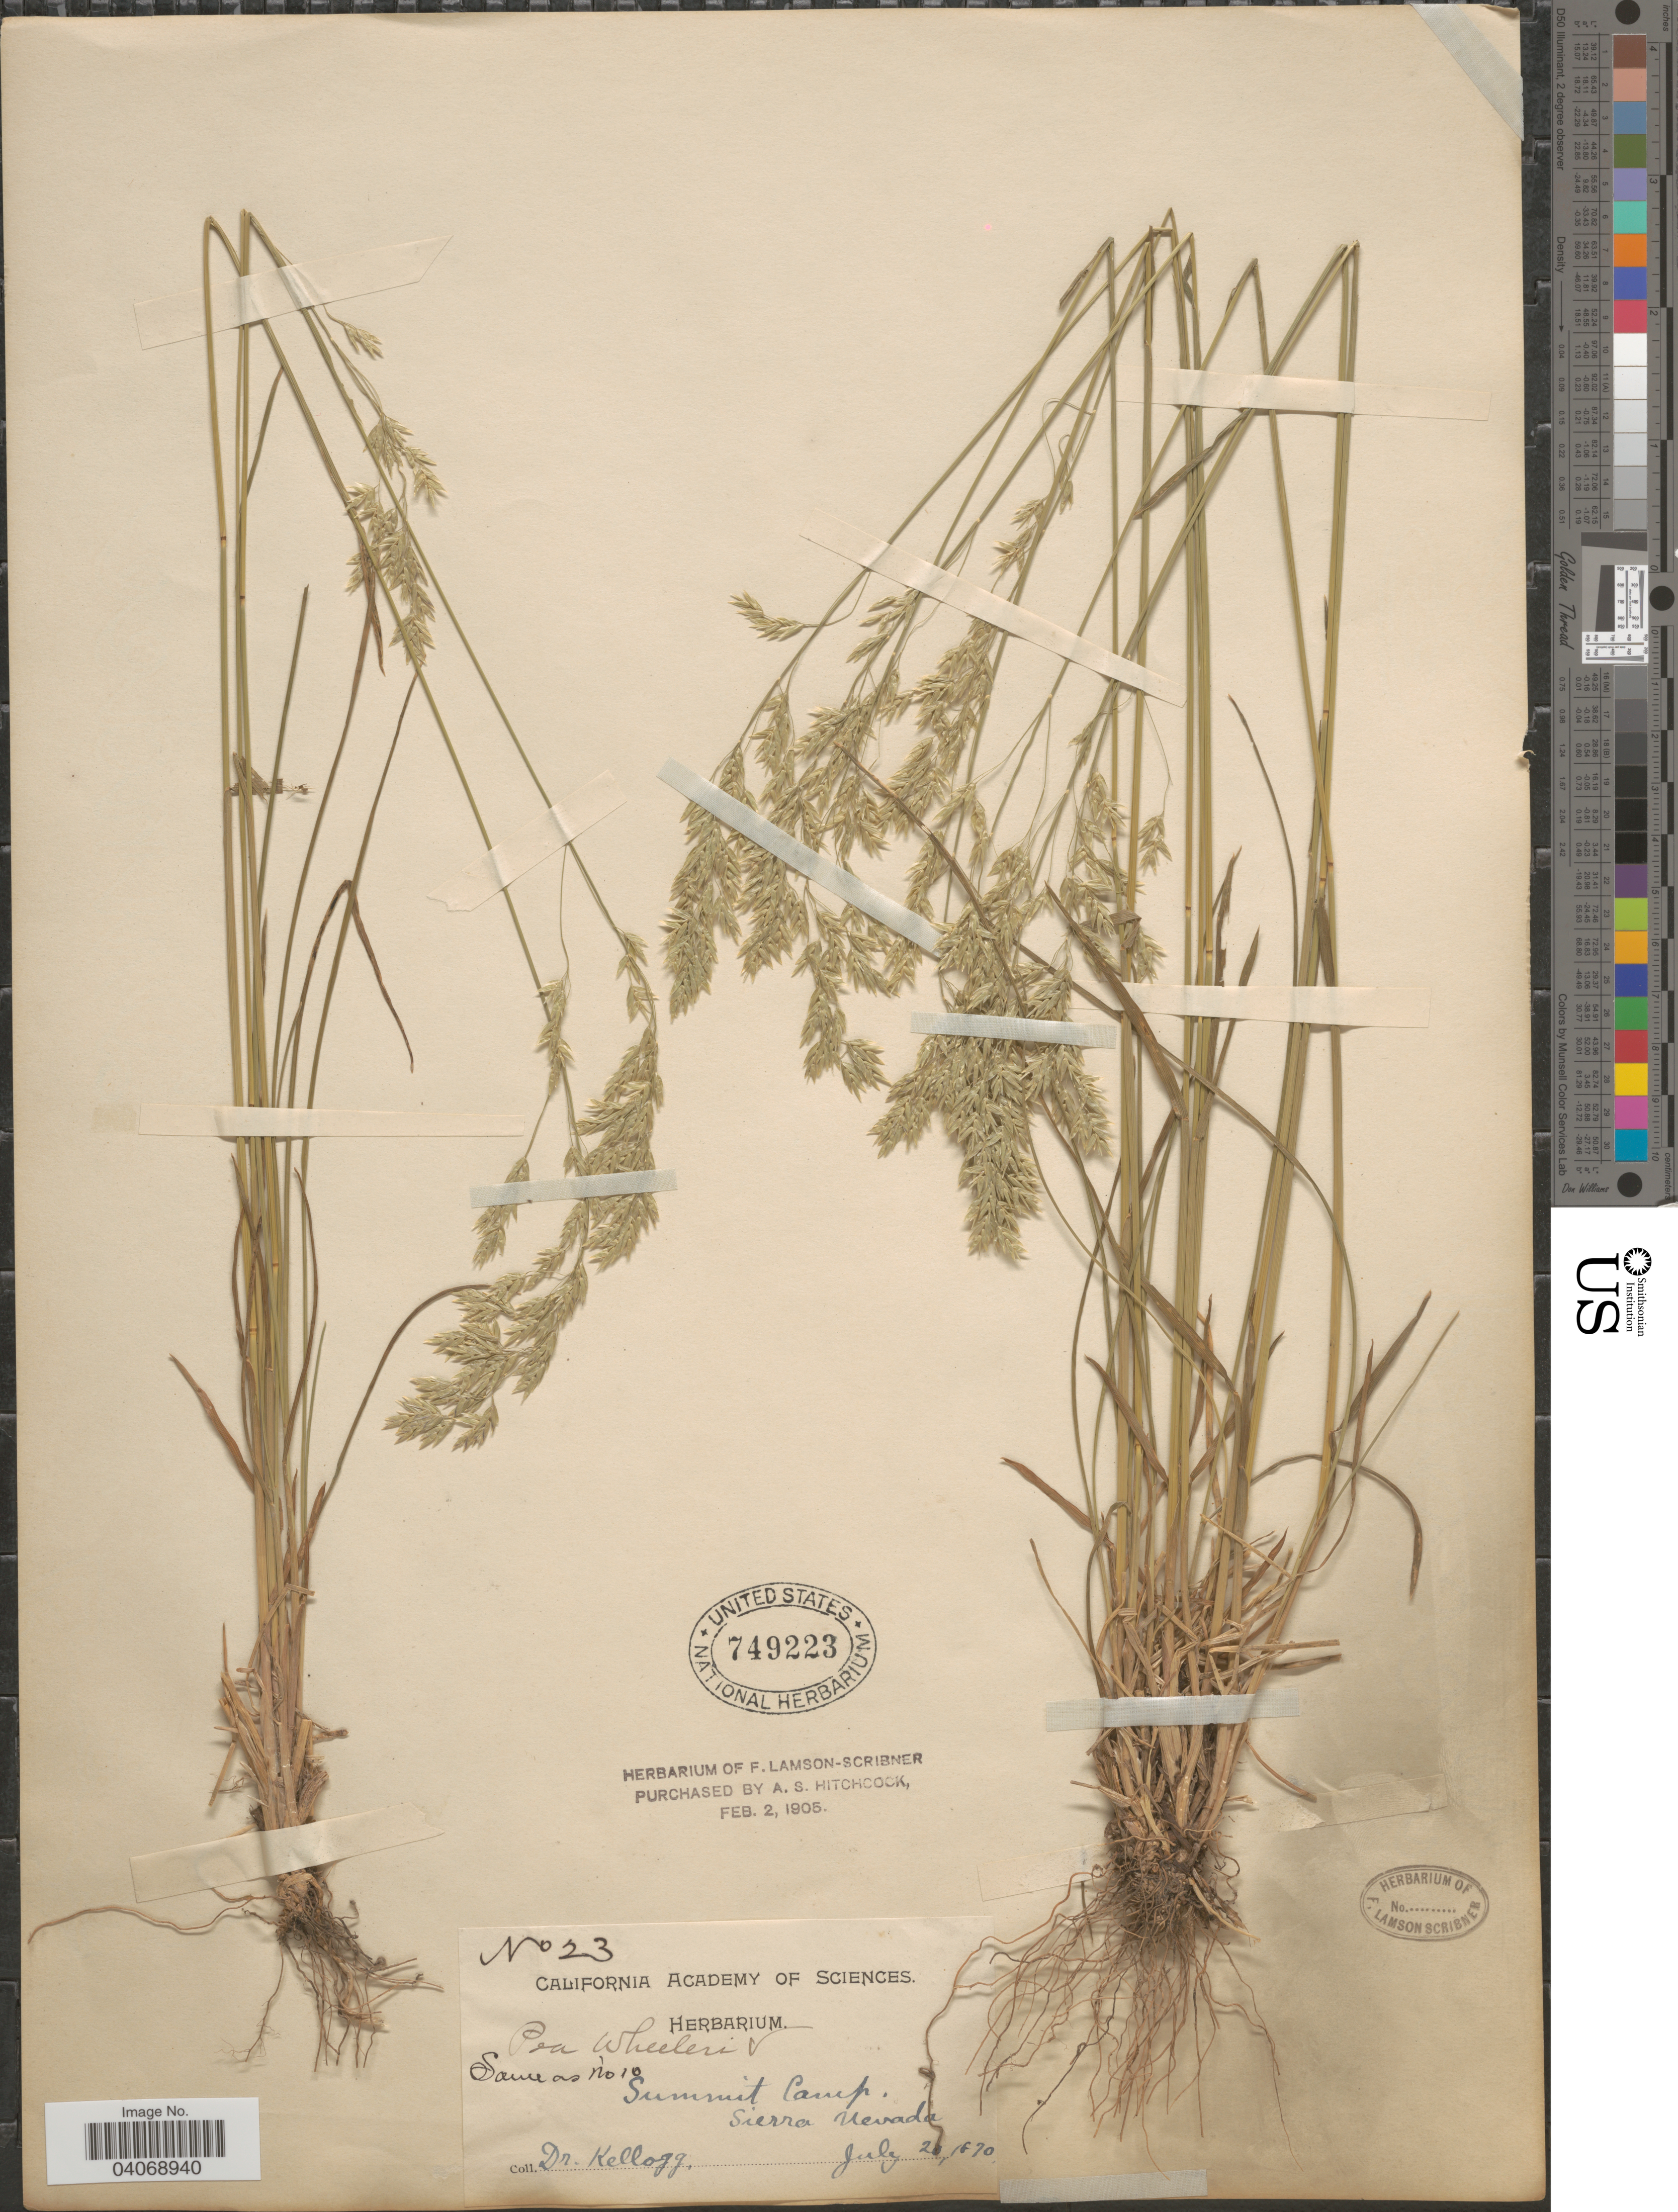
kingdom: Plantae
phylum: Tracheophyta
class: Liliopsida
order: Poales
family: Poaceae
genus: Poa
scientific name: Poa wheeleri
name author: Vasey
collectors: -- Kellogg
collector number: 23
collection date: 1870-07-20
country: United States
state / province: Nevada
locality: Summit Camp. Sierra Nevada.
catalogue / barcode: US 749223